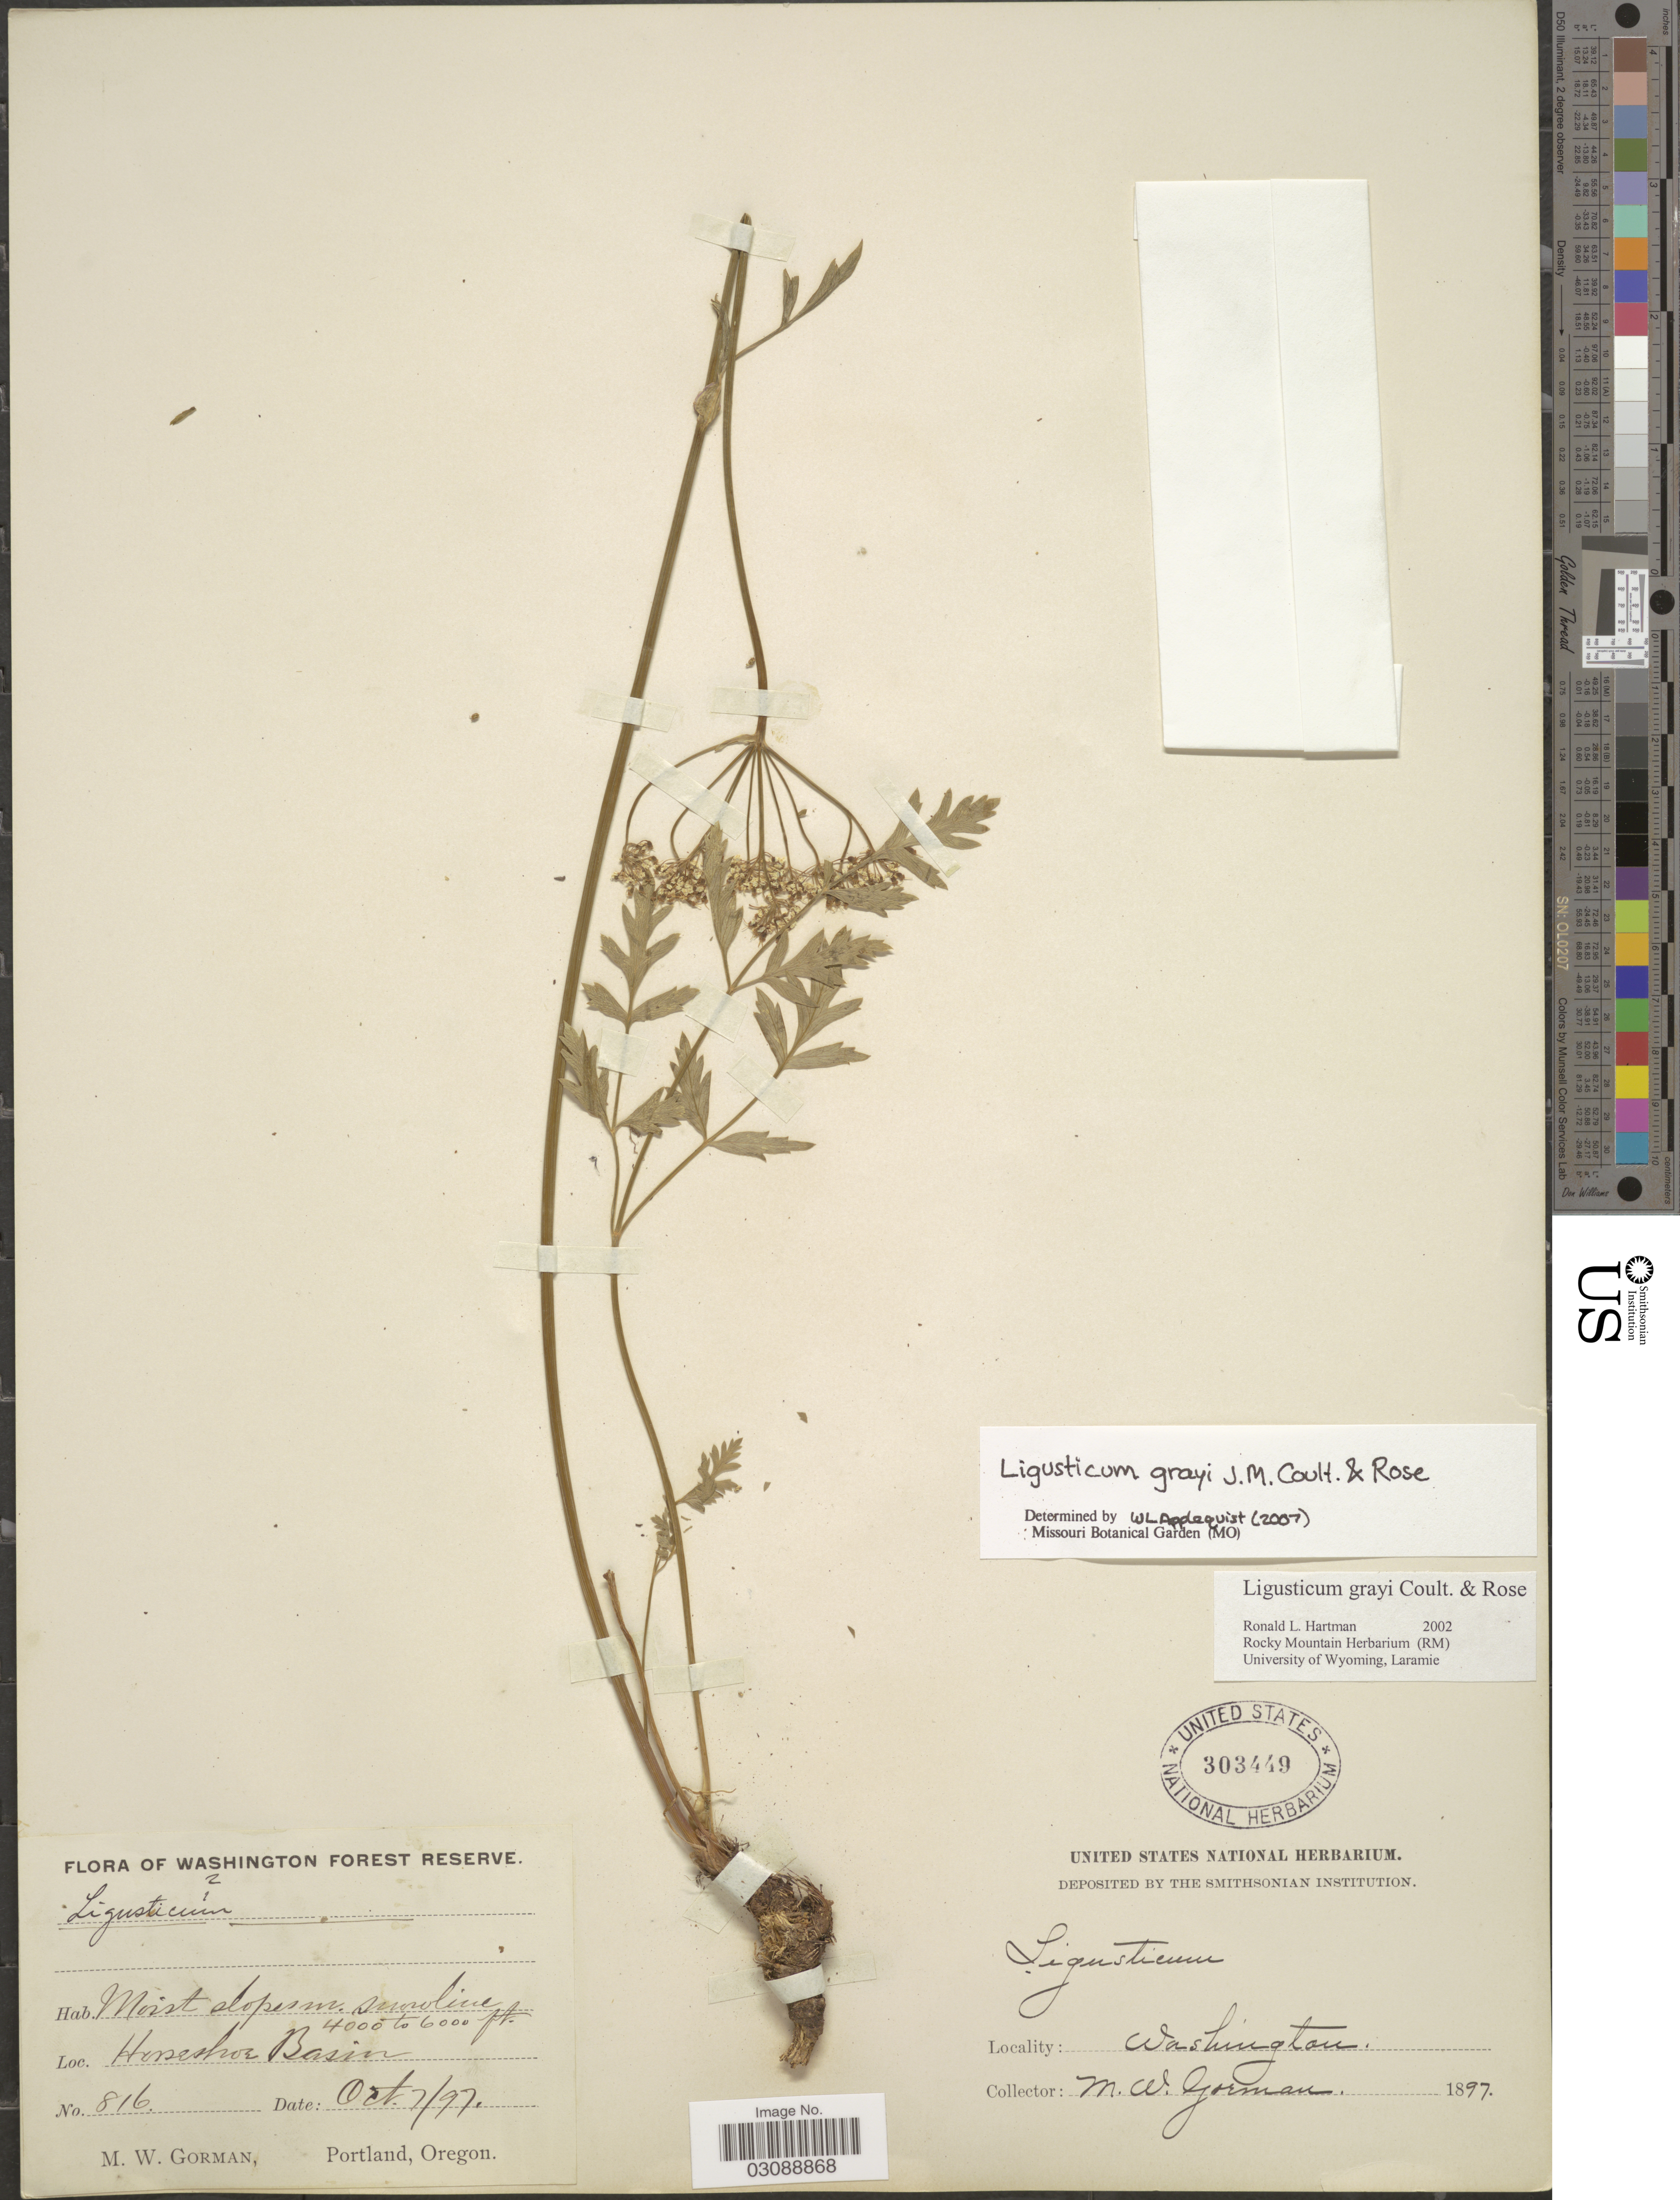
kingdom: Plantae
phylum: Tracheophyta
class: Magnoliopsida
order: Apiales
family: Apiaceae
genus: Ligusticum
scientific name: Ligusticum grayi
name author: J.M. Coult. & Rose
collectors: M. W. Gorman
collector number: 816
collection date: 1897-10-07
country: United States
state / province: Washington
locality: Horseshoe Basin.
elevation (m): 1219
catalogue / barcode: US 303449